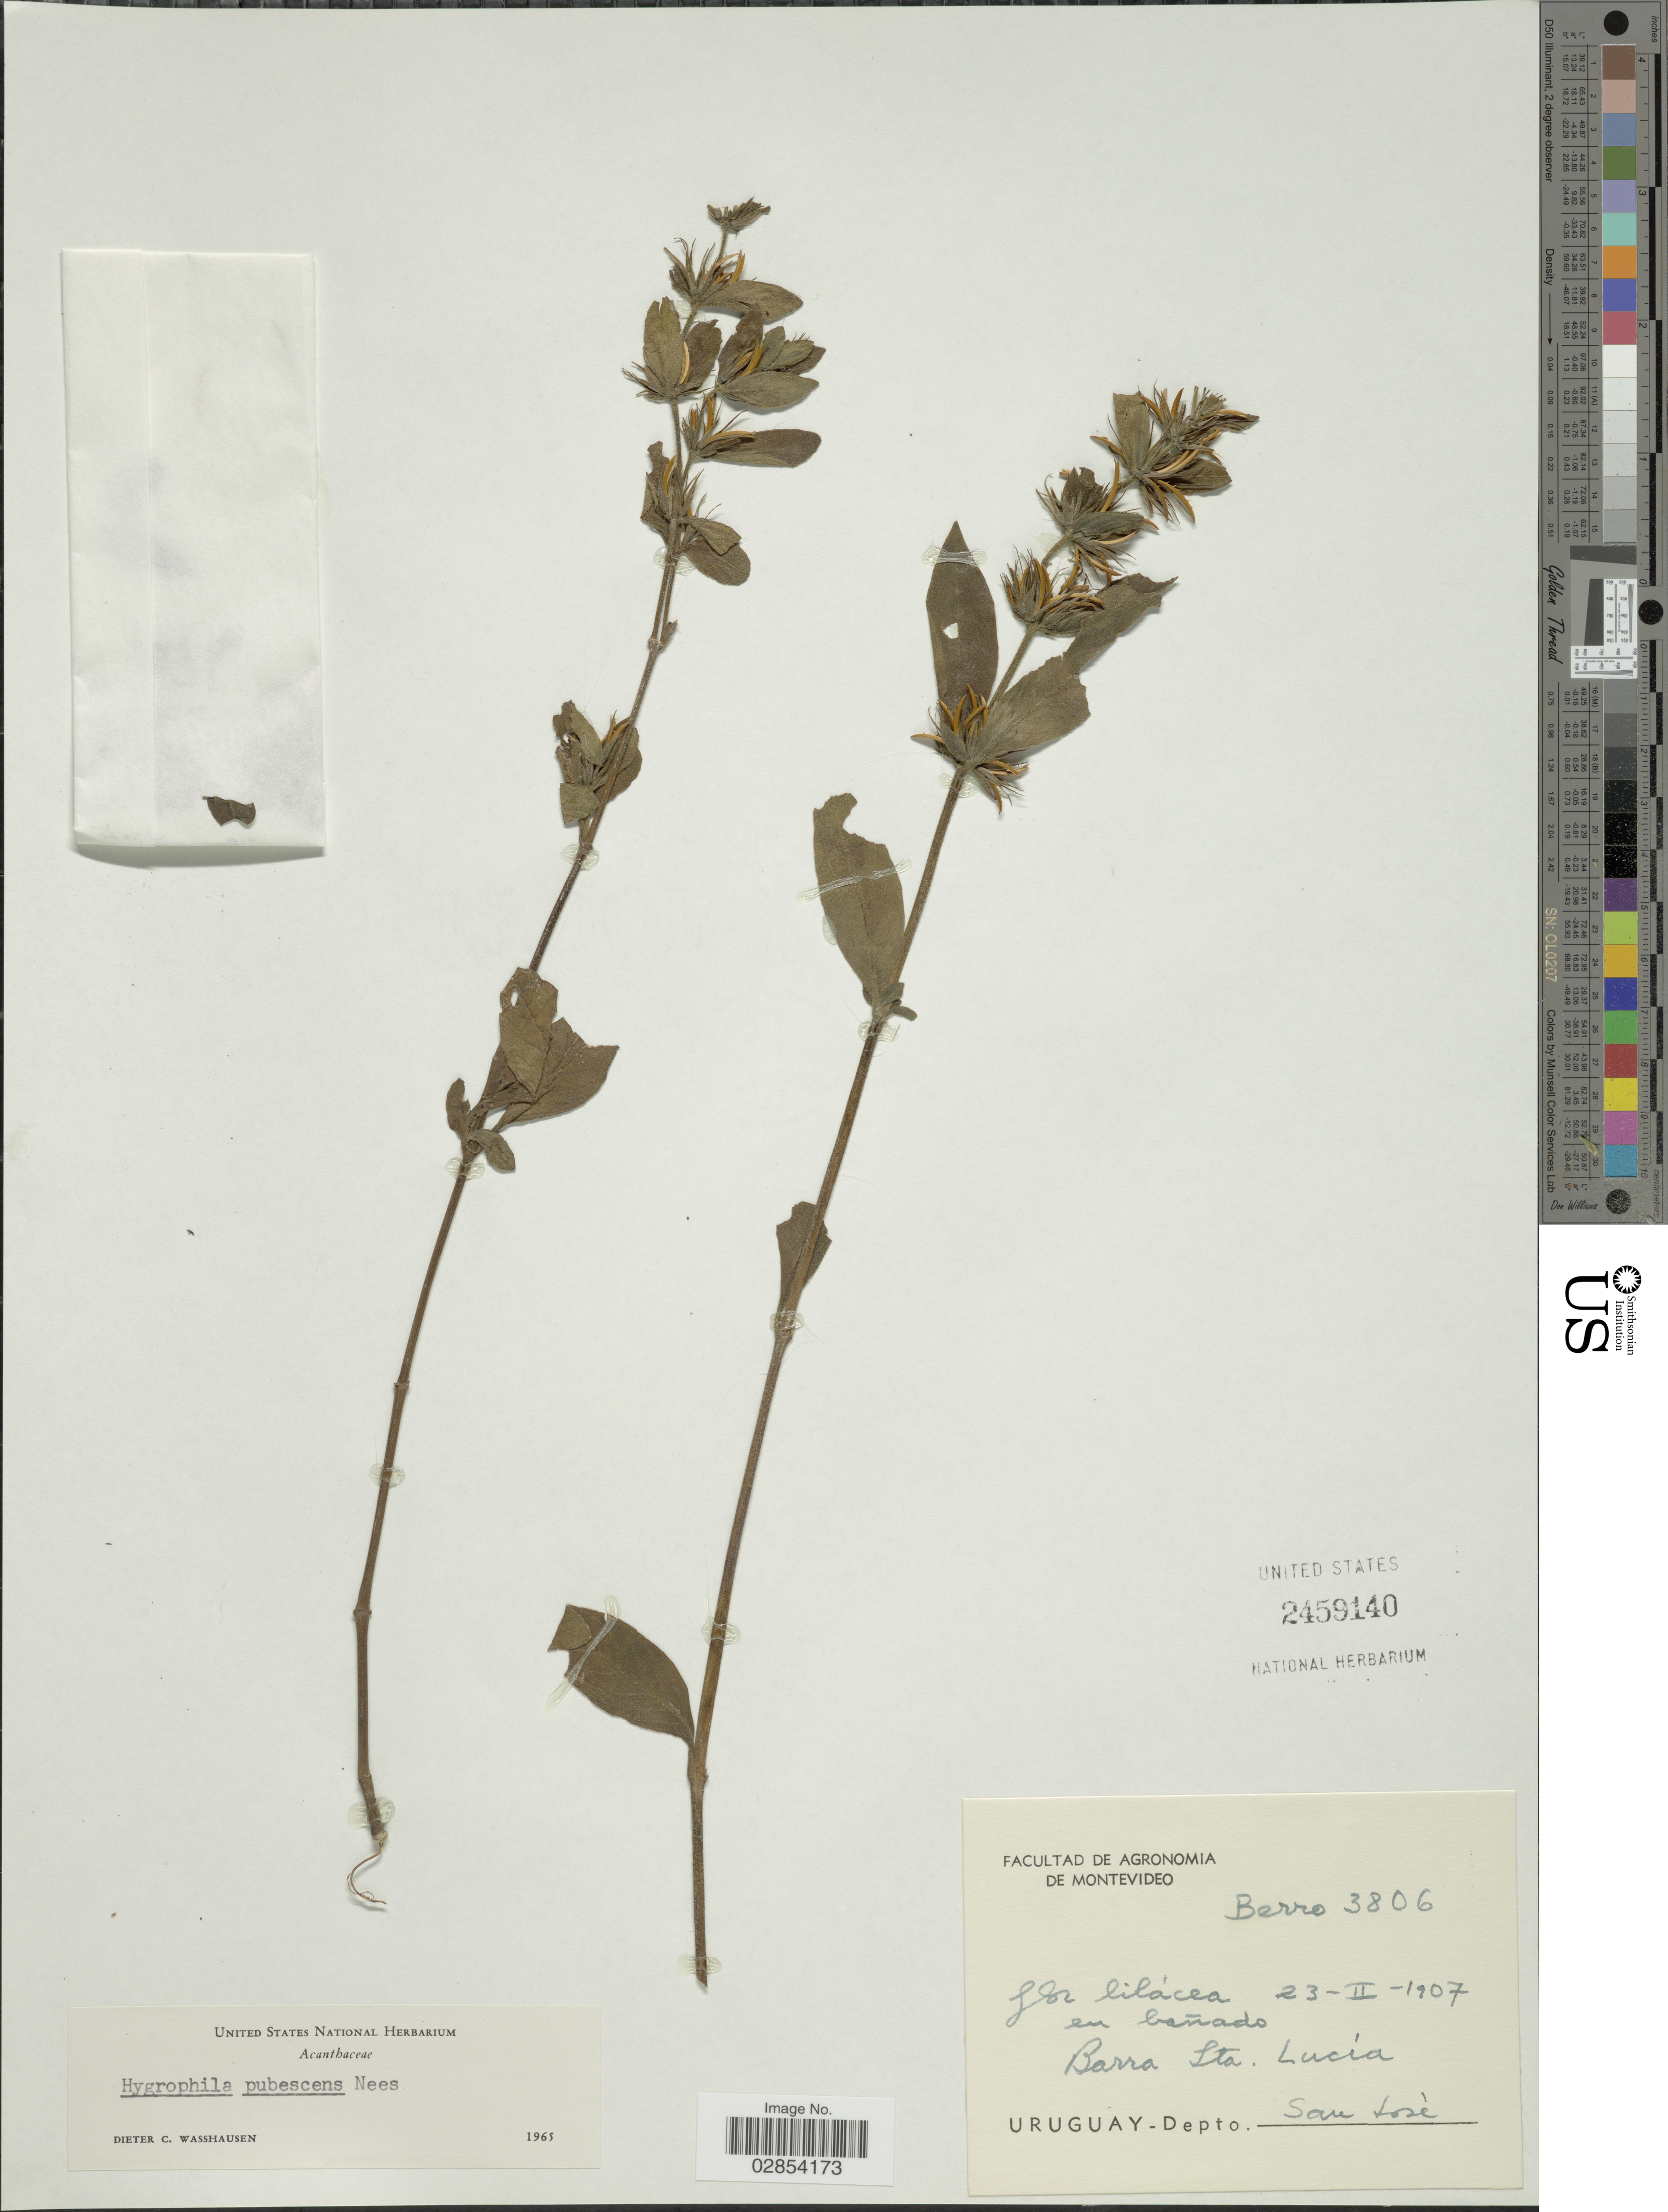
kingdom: Plantae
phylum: Tracheophyta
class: Magnoliopsida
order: Lamiales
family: Acanthaceae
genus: Hygrophila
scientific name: Hygrophila pubescens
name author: Nees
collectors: Berro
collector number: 3806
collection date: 1907-02-23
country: Uruguay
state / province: San Jose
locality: Depto. San José. En bañado Barra Sta. Lucía.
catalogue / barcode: US 2459140